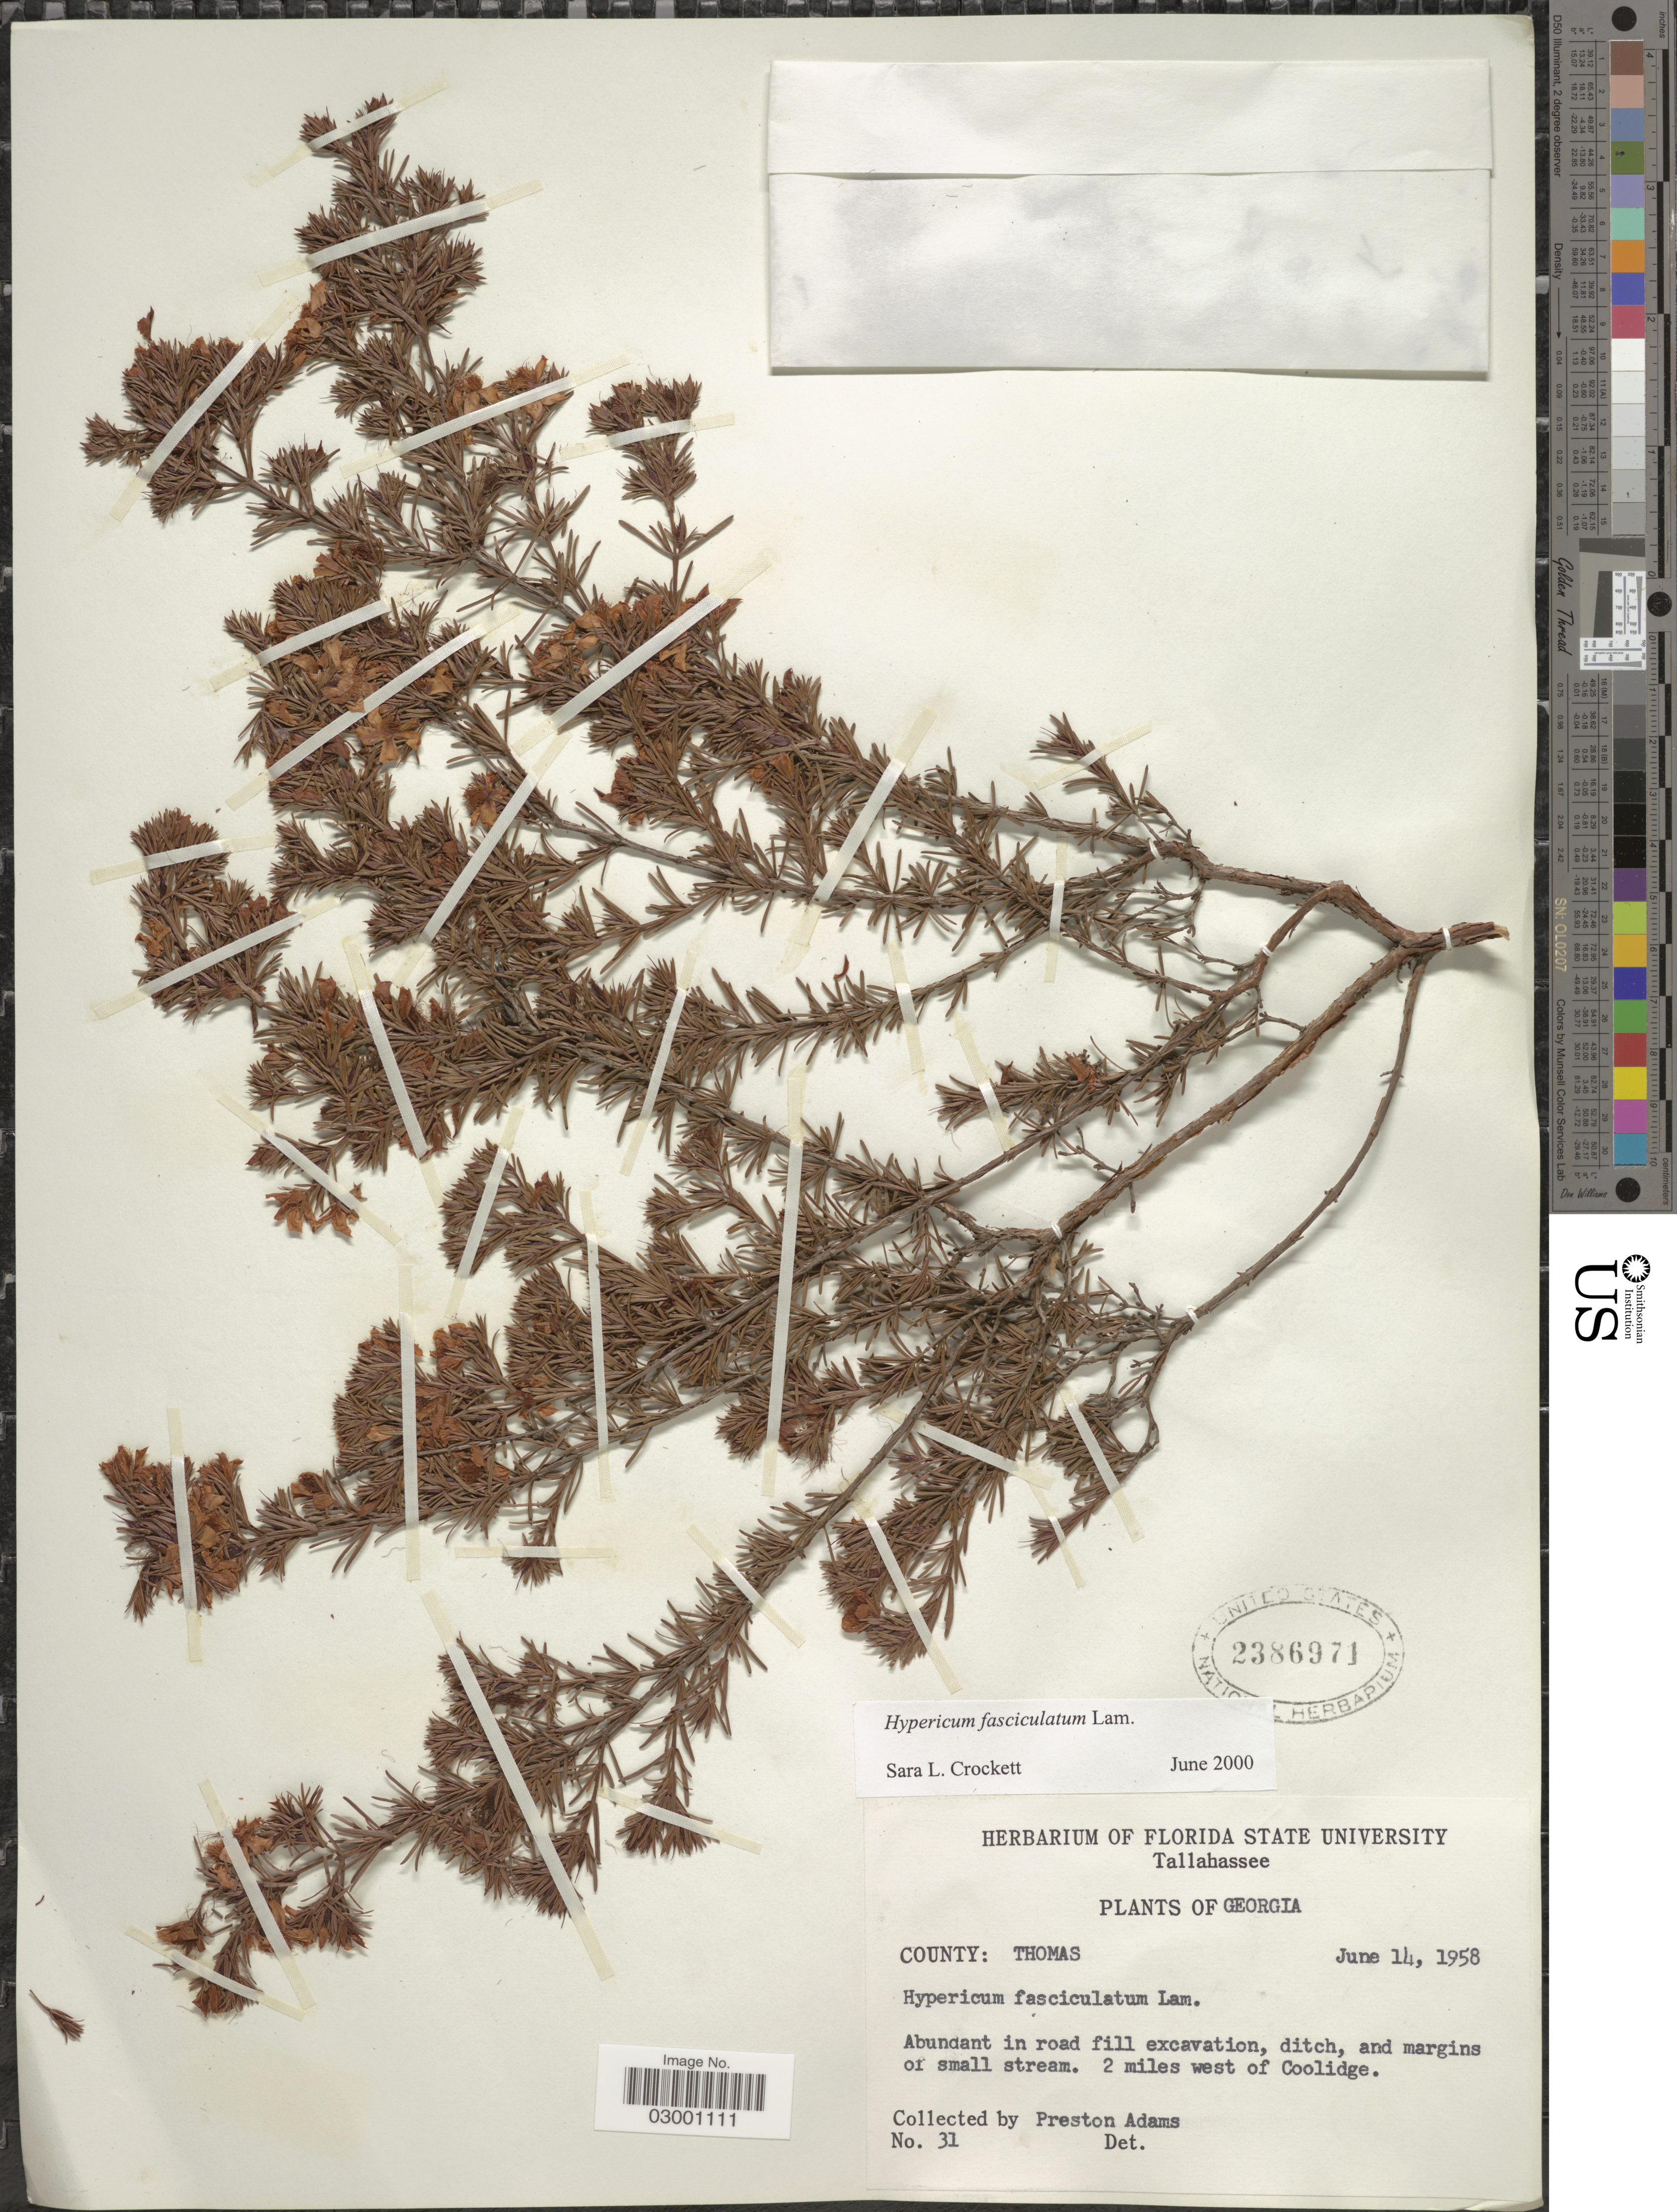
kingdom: Plantae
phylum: Tracheophyta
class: Magnoliopsida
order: Malpighiales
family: Hypericaceae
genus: Hypericum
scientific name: Hypericum fasciculatum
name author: Lam.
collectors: P. Adams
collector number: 31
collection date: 1958-06-14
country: United States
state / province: Georgia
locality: County: Thomas, 2 miles west of Coolidge.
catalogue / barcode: US 2386971